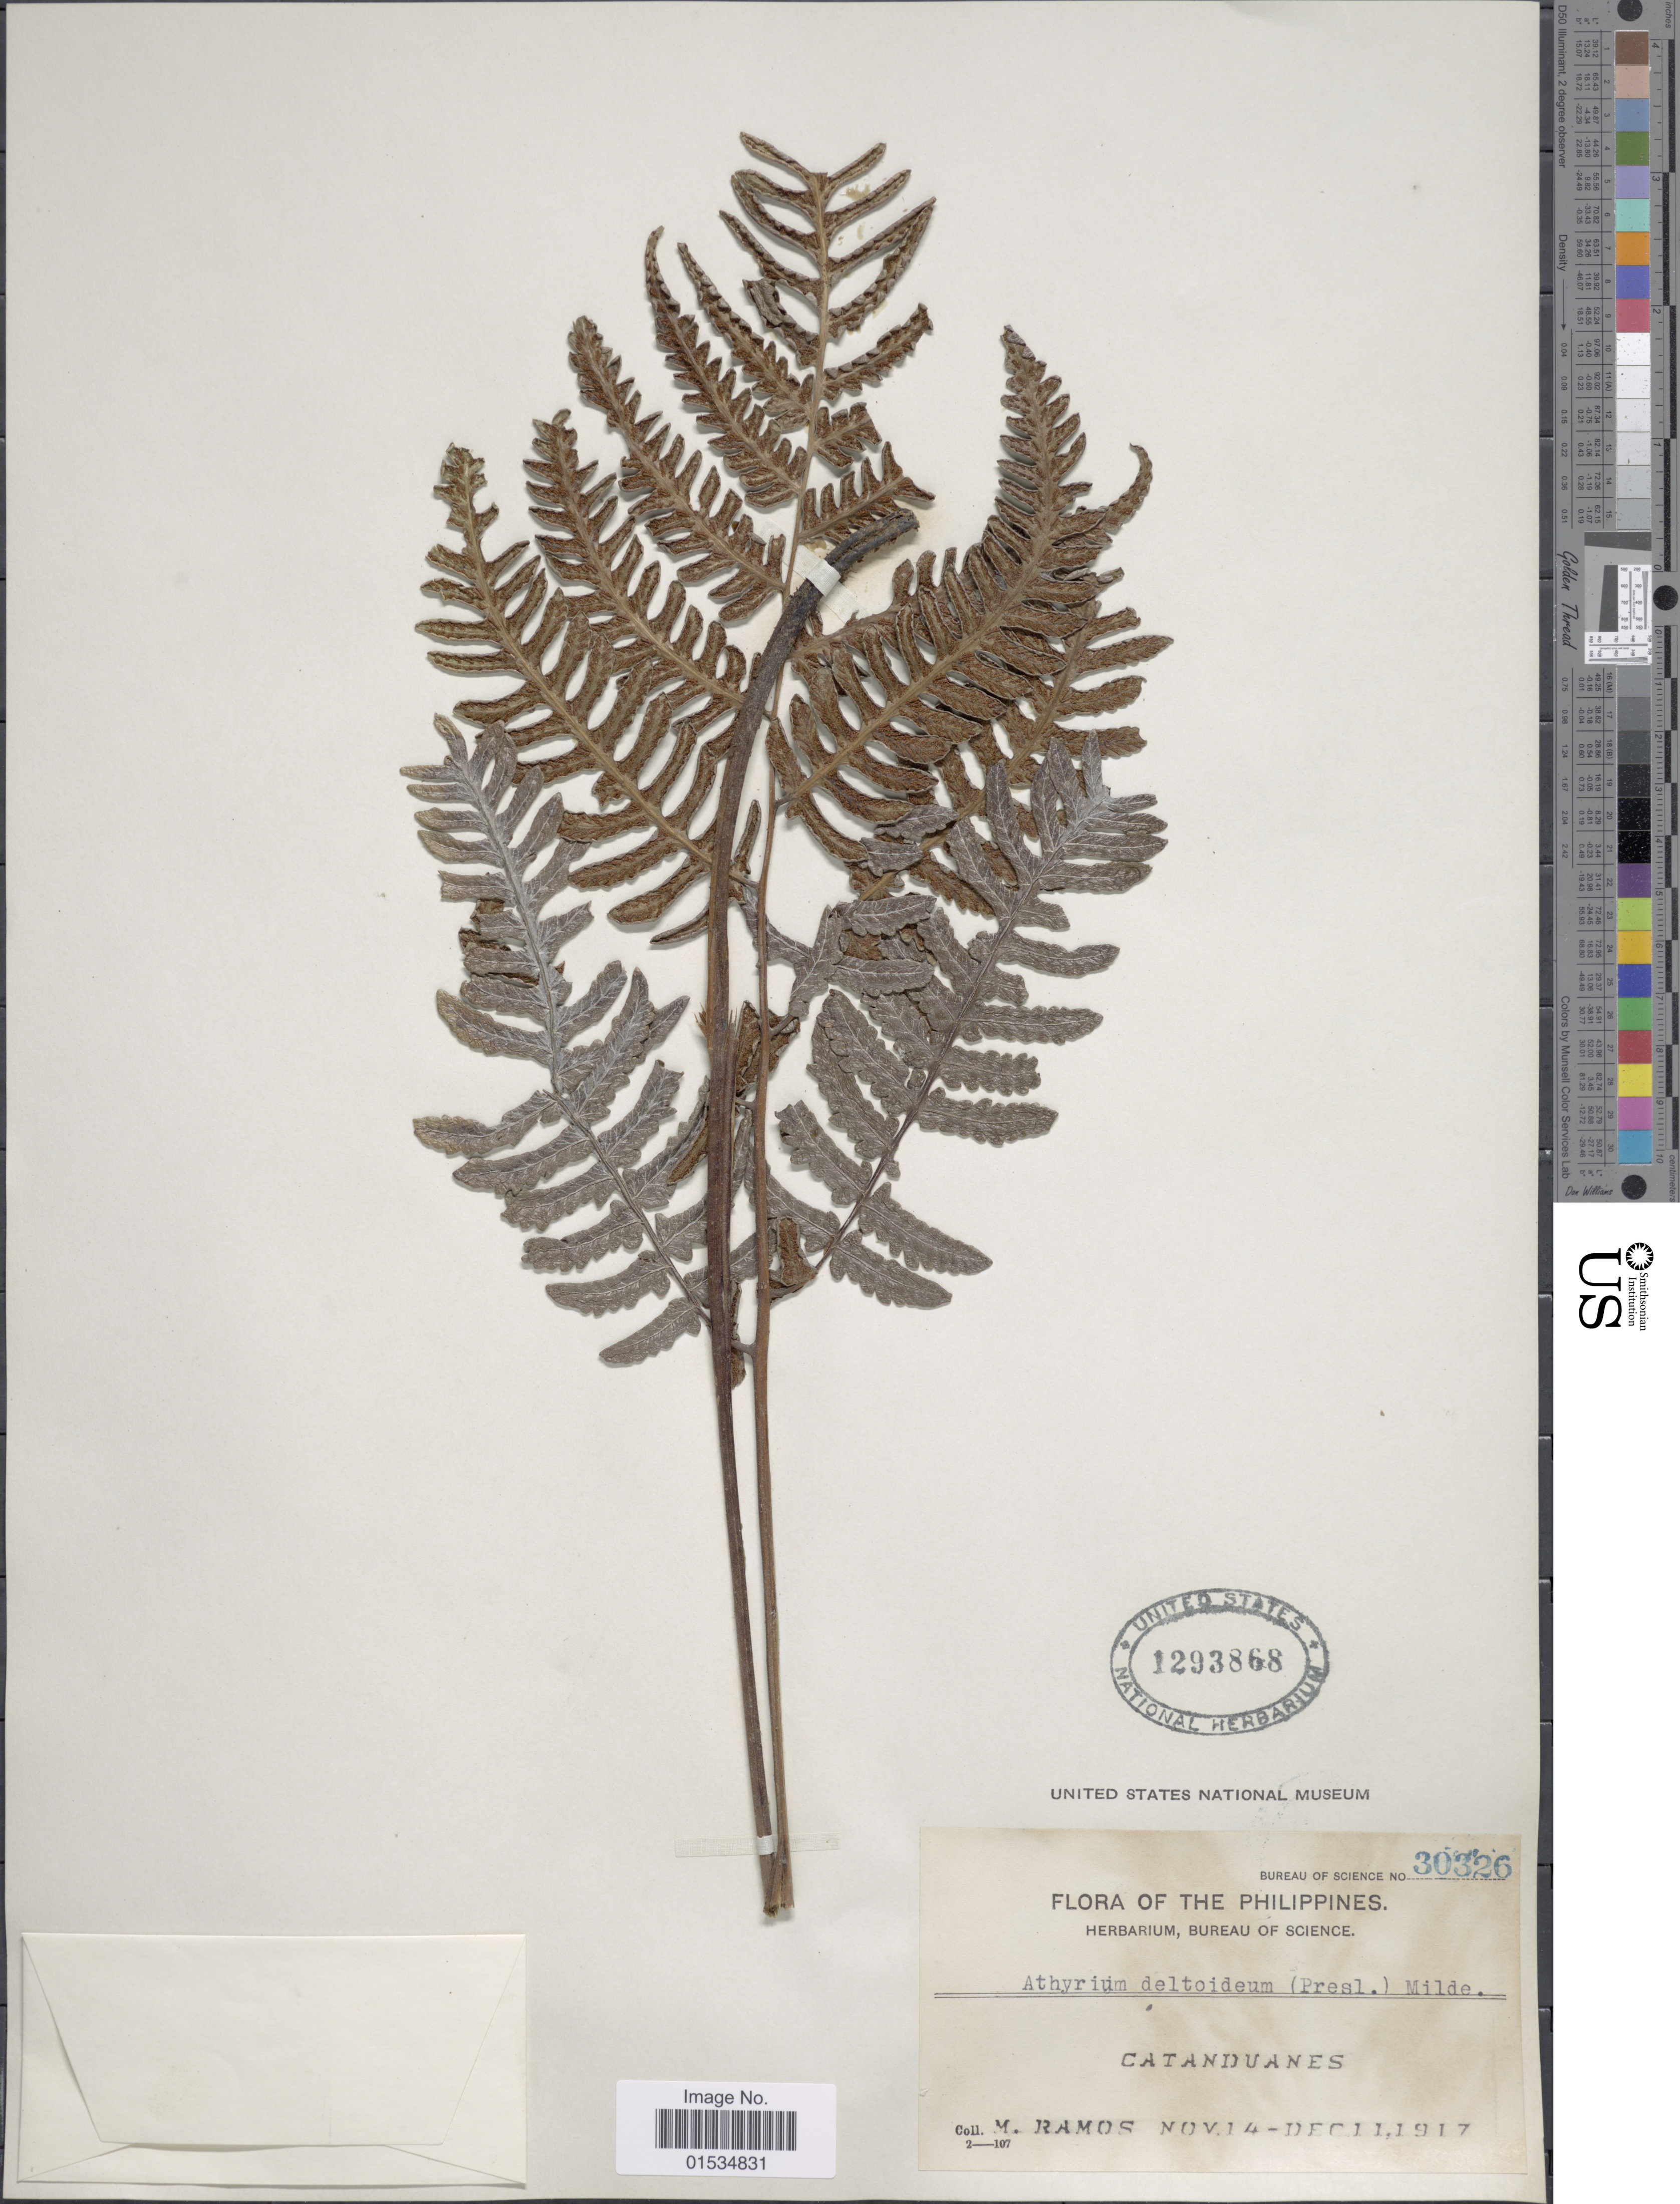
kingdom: Plantae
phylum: Tracheophyta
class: Polypodiopsida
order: Polypodiales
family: Athyriaceae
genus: Diplazium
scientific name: Diplazium deltoideum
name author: (C. Presl) C. Presl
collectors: M. Ramos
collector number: Bureau of Science 30326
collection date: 1917-11-14/1917-12-01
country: Philippines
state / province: Bicol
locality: Catanduanes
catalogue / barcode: US 1293868